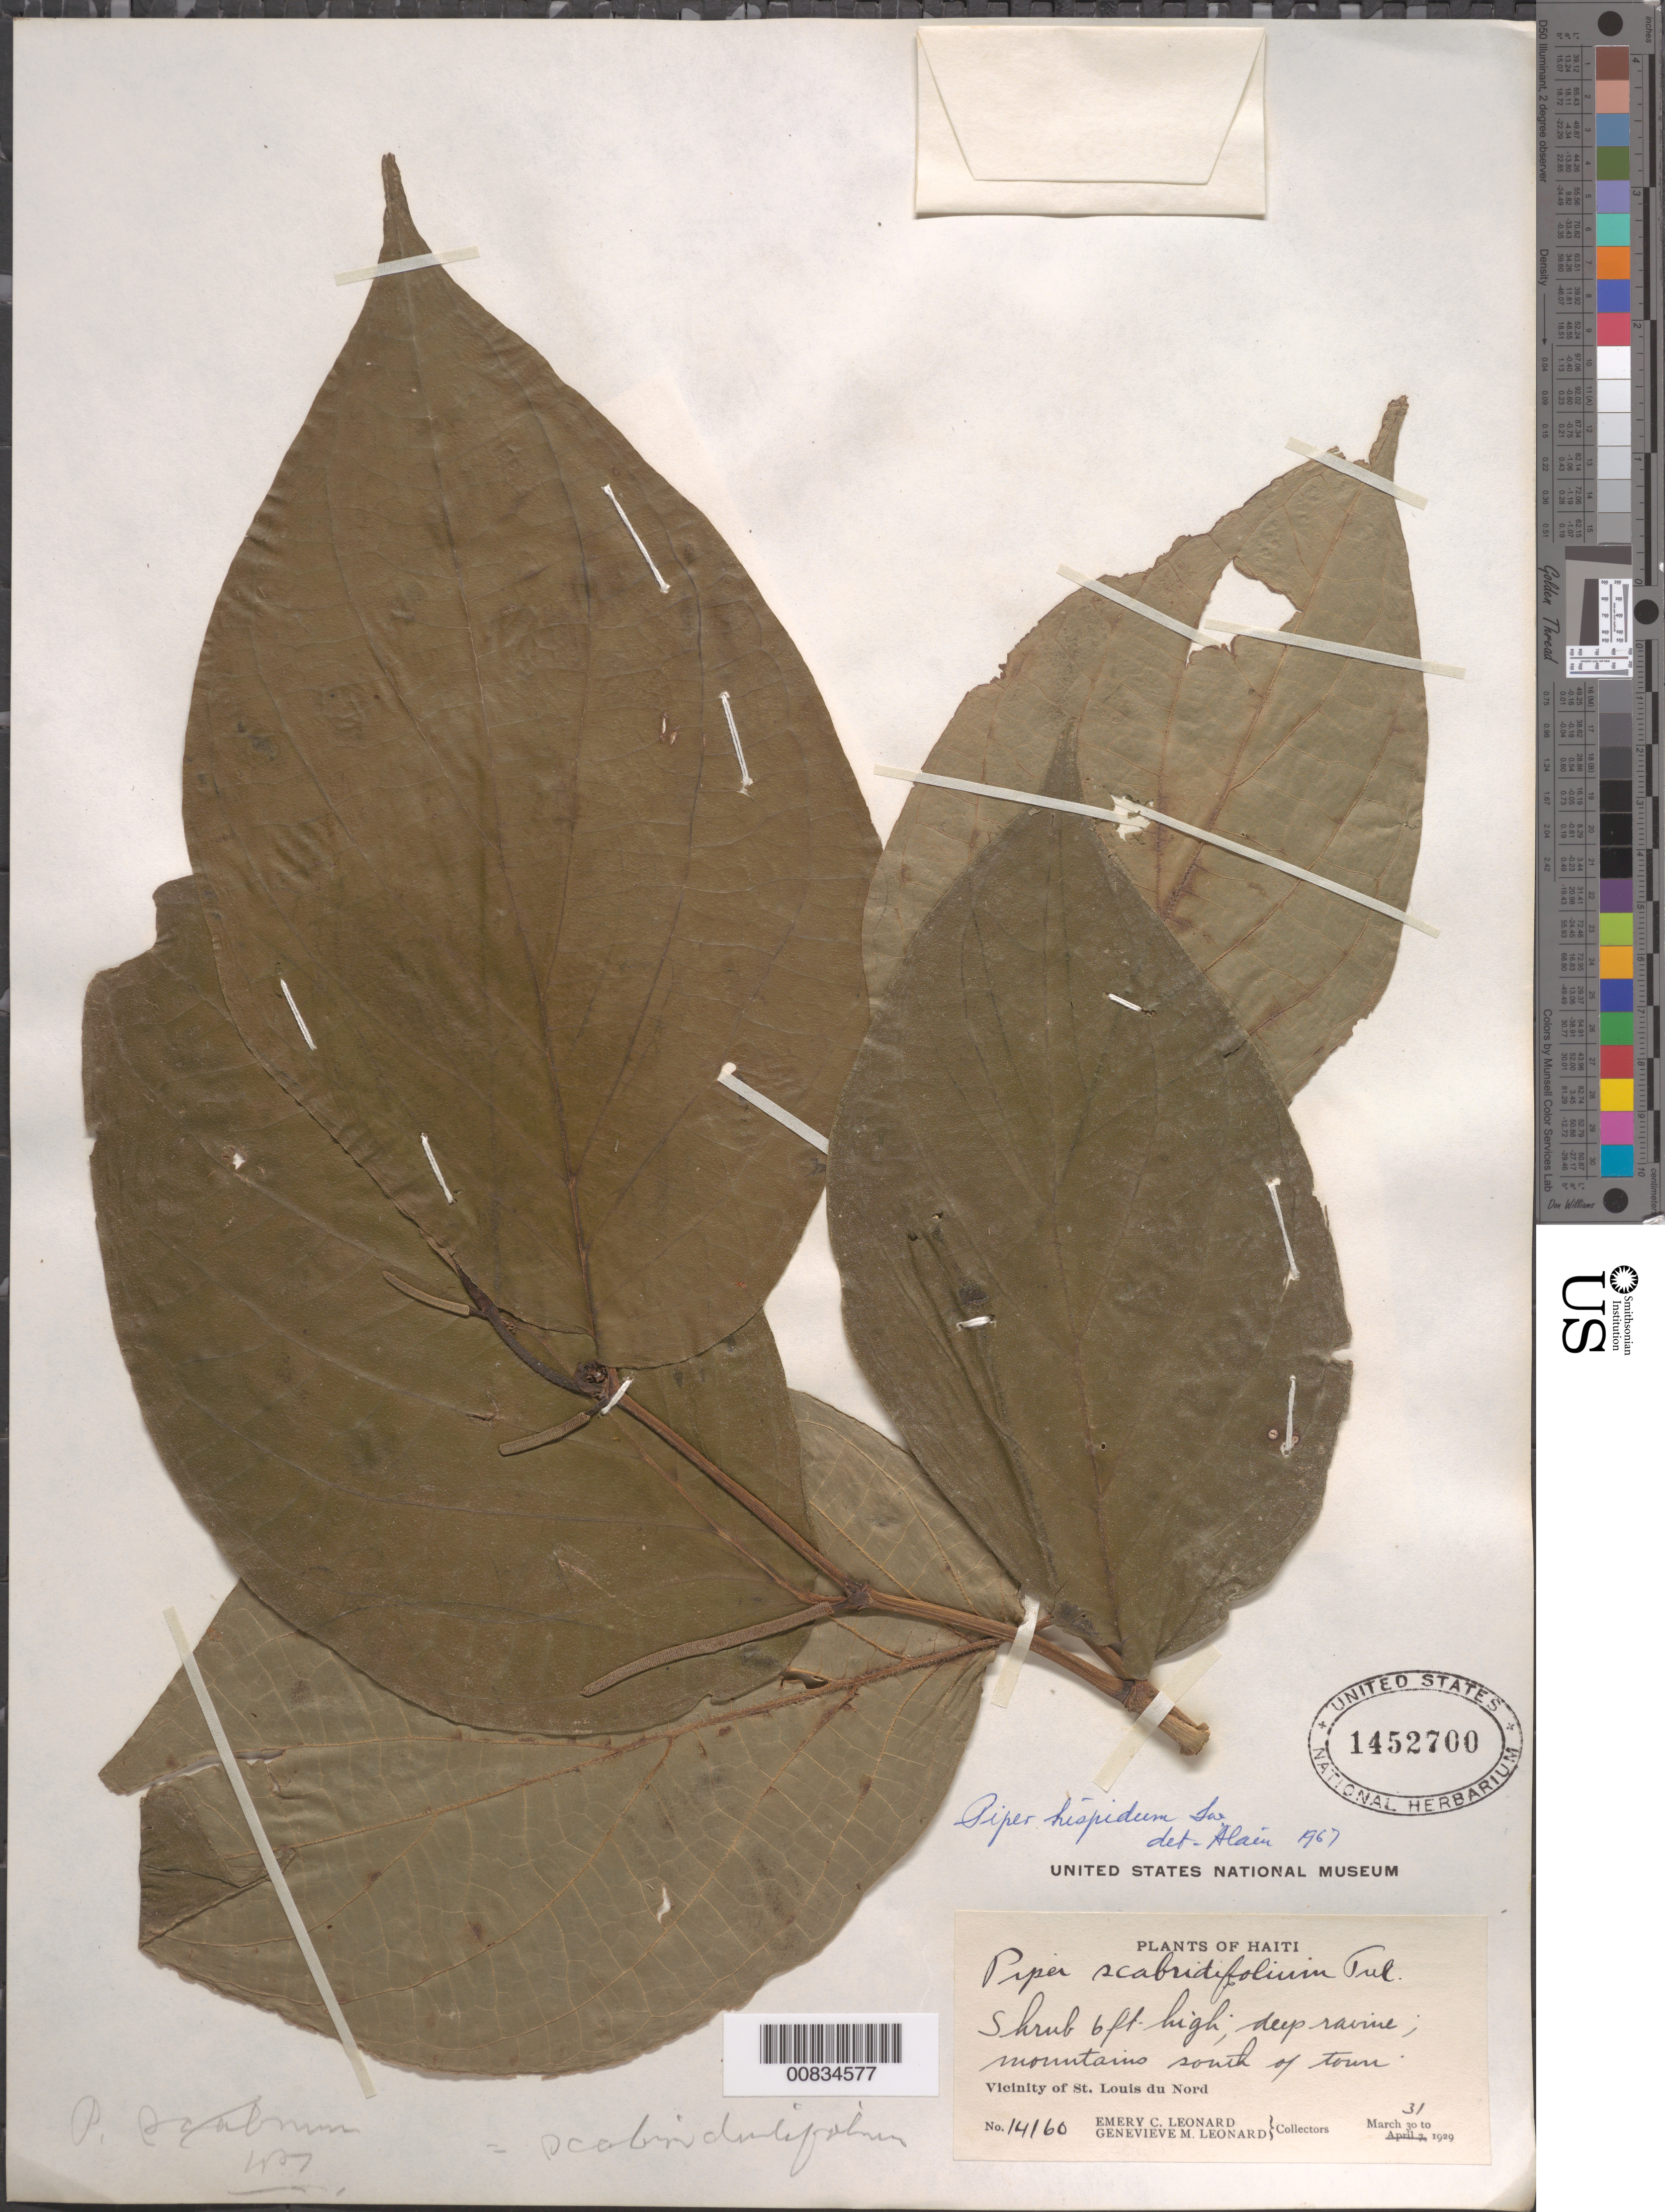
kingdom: Plantae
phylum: Tracheophyta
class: Magnoliopsida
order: Piperales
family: Piperaceae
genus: Piper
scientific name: Piper hispidum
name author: Sw.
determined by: Liogier, Alain H.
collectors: E. C. Leonard & G. M. Leonard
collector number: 14160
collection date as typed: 31 Mar 1929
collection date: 1929-03-31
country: Haiti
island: Hispaniola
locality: Vicinity of St. Louis du Nord. Mountain south of town.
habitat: Deep ravine.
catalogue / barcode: US 1452700